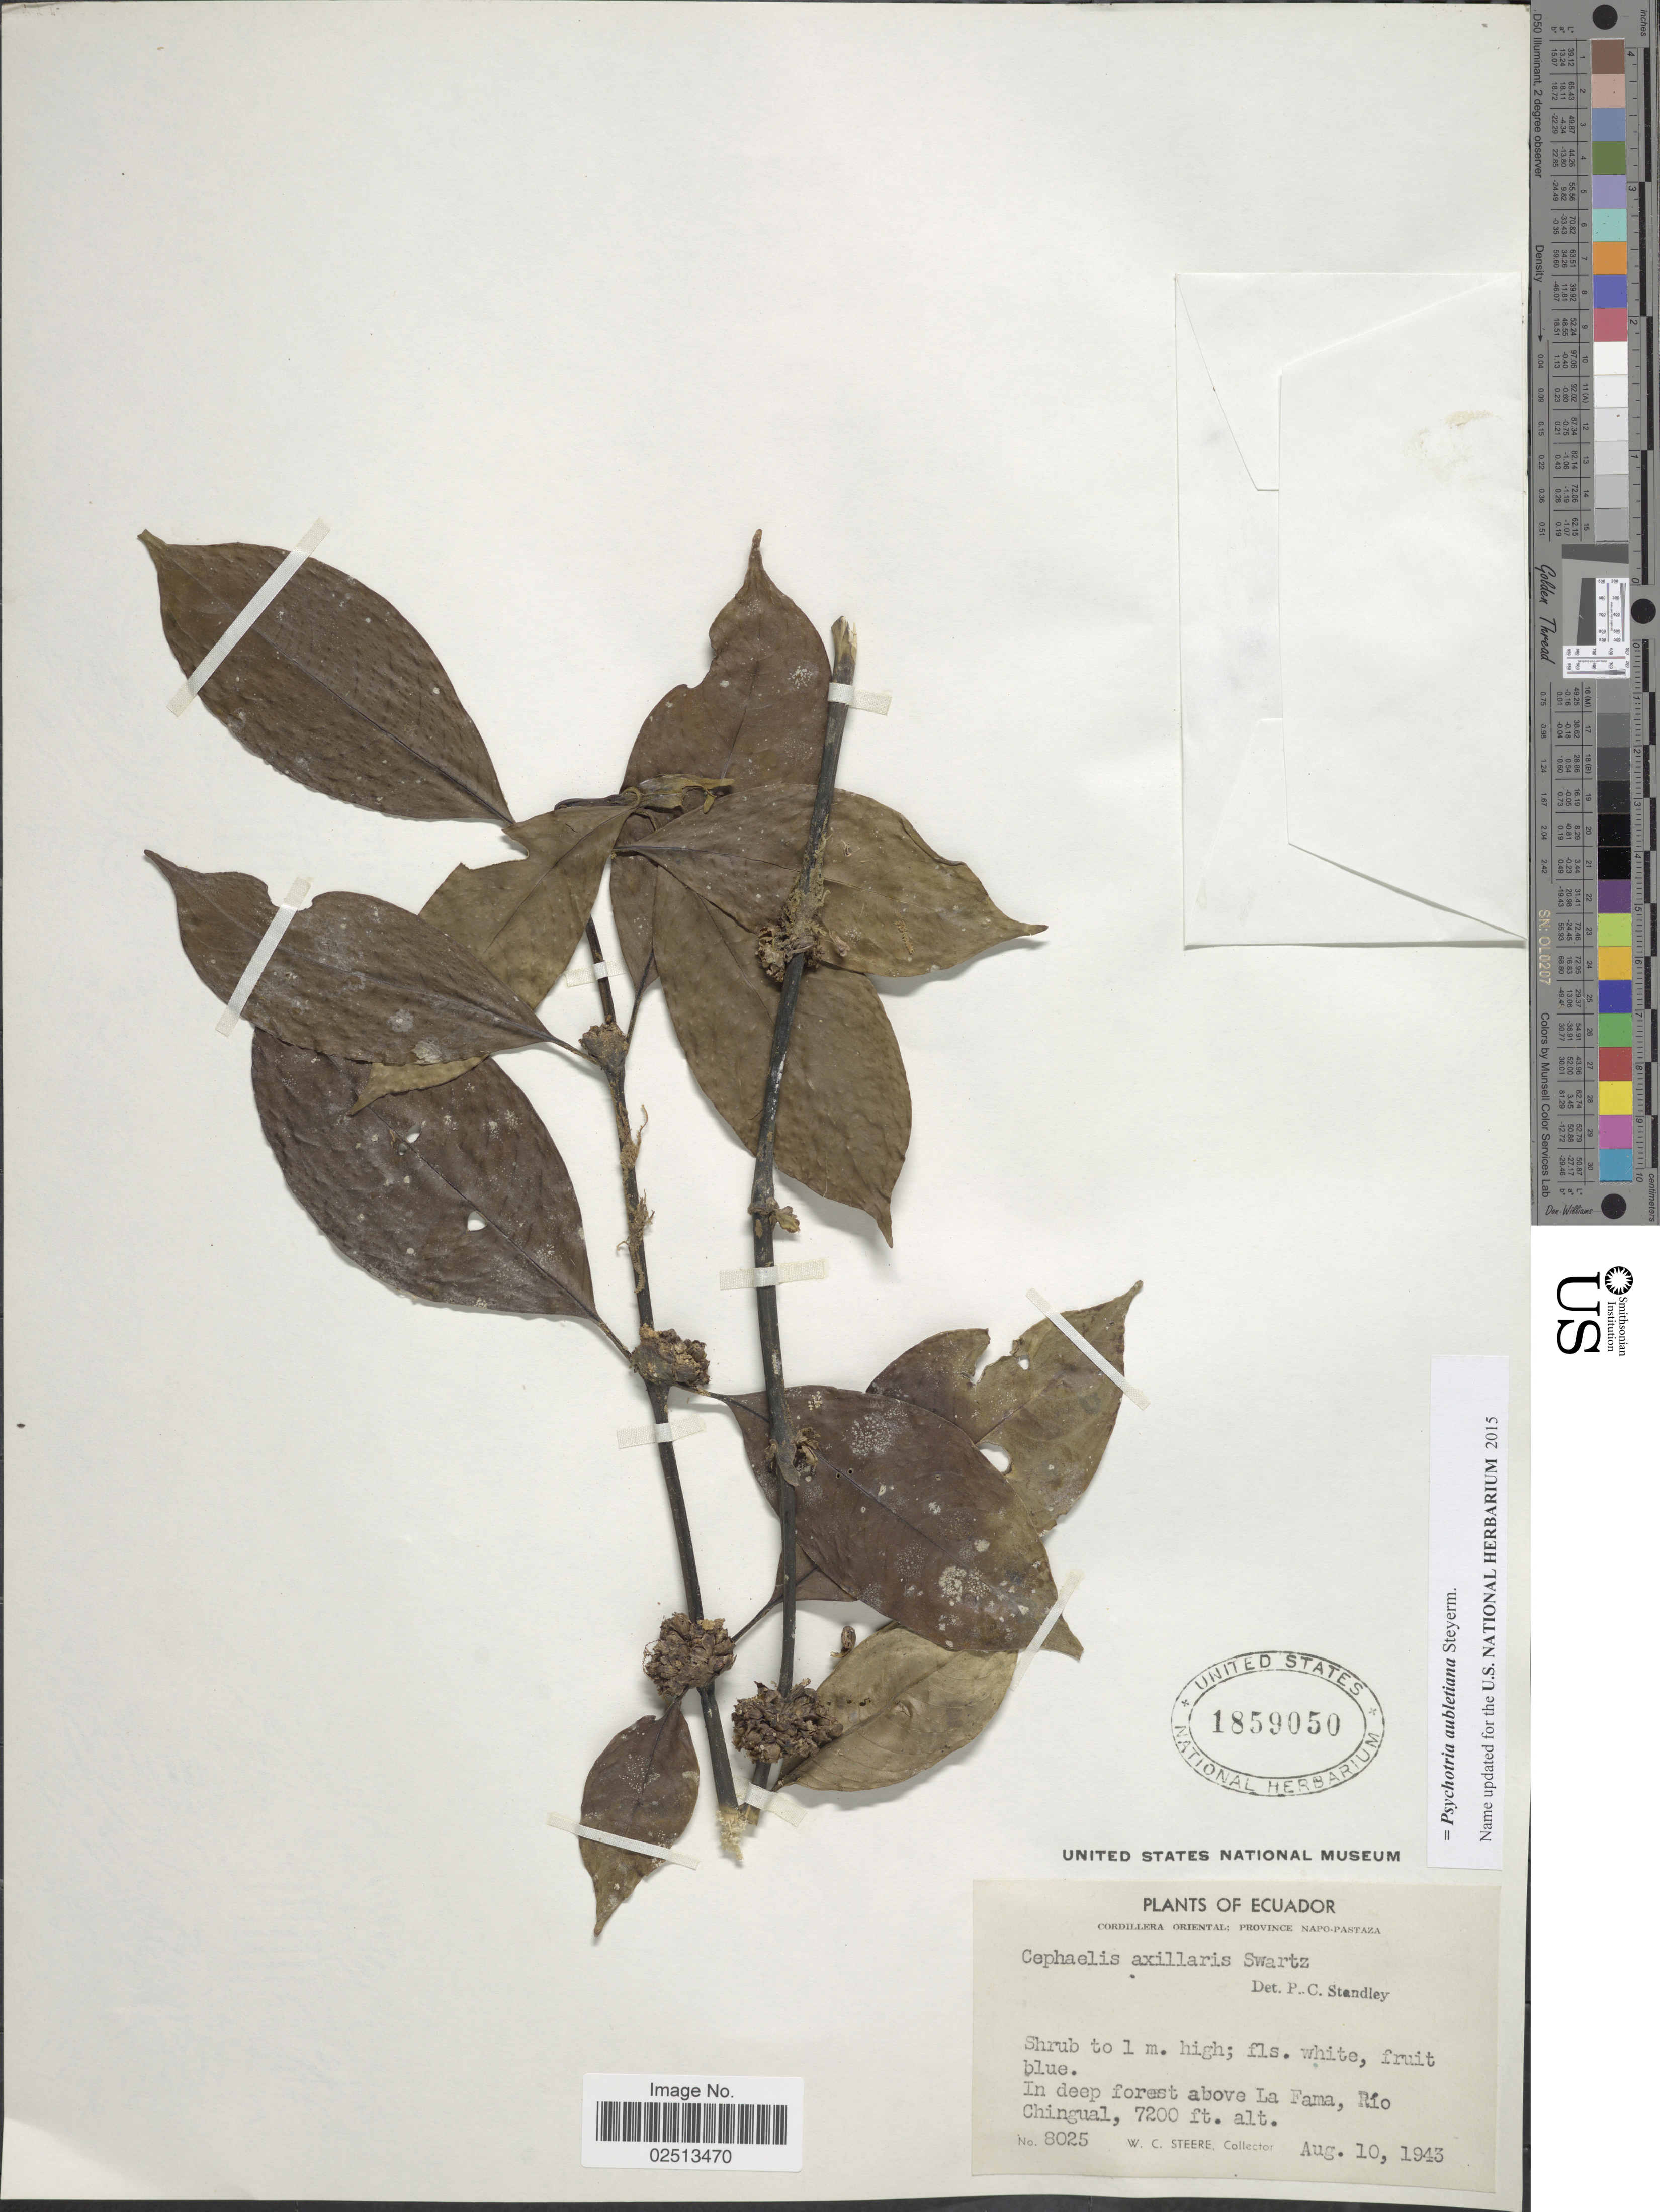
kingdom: Plantae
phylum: Tracheophyta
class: Magnoliopsida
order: Gentianales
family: Rubiaceae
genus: Psychotria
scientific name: Psychotria aubletiana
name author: Steyerm.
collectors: W. C. Steere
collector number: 8025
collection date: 1943-08-10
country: Ecuador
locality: Cordillera Oriental: Province Napo-Pastaza, In deep forest above La Fama, Río Chingual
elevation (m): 2195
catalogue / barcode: US 1859050